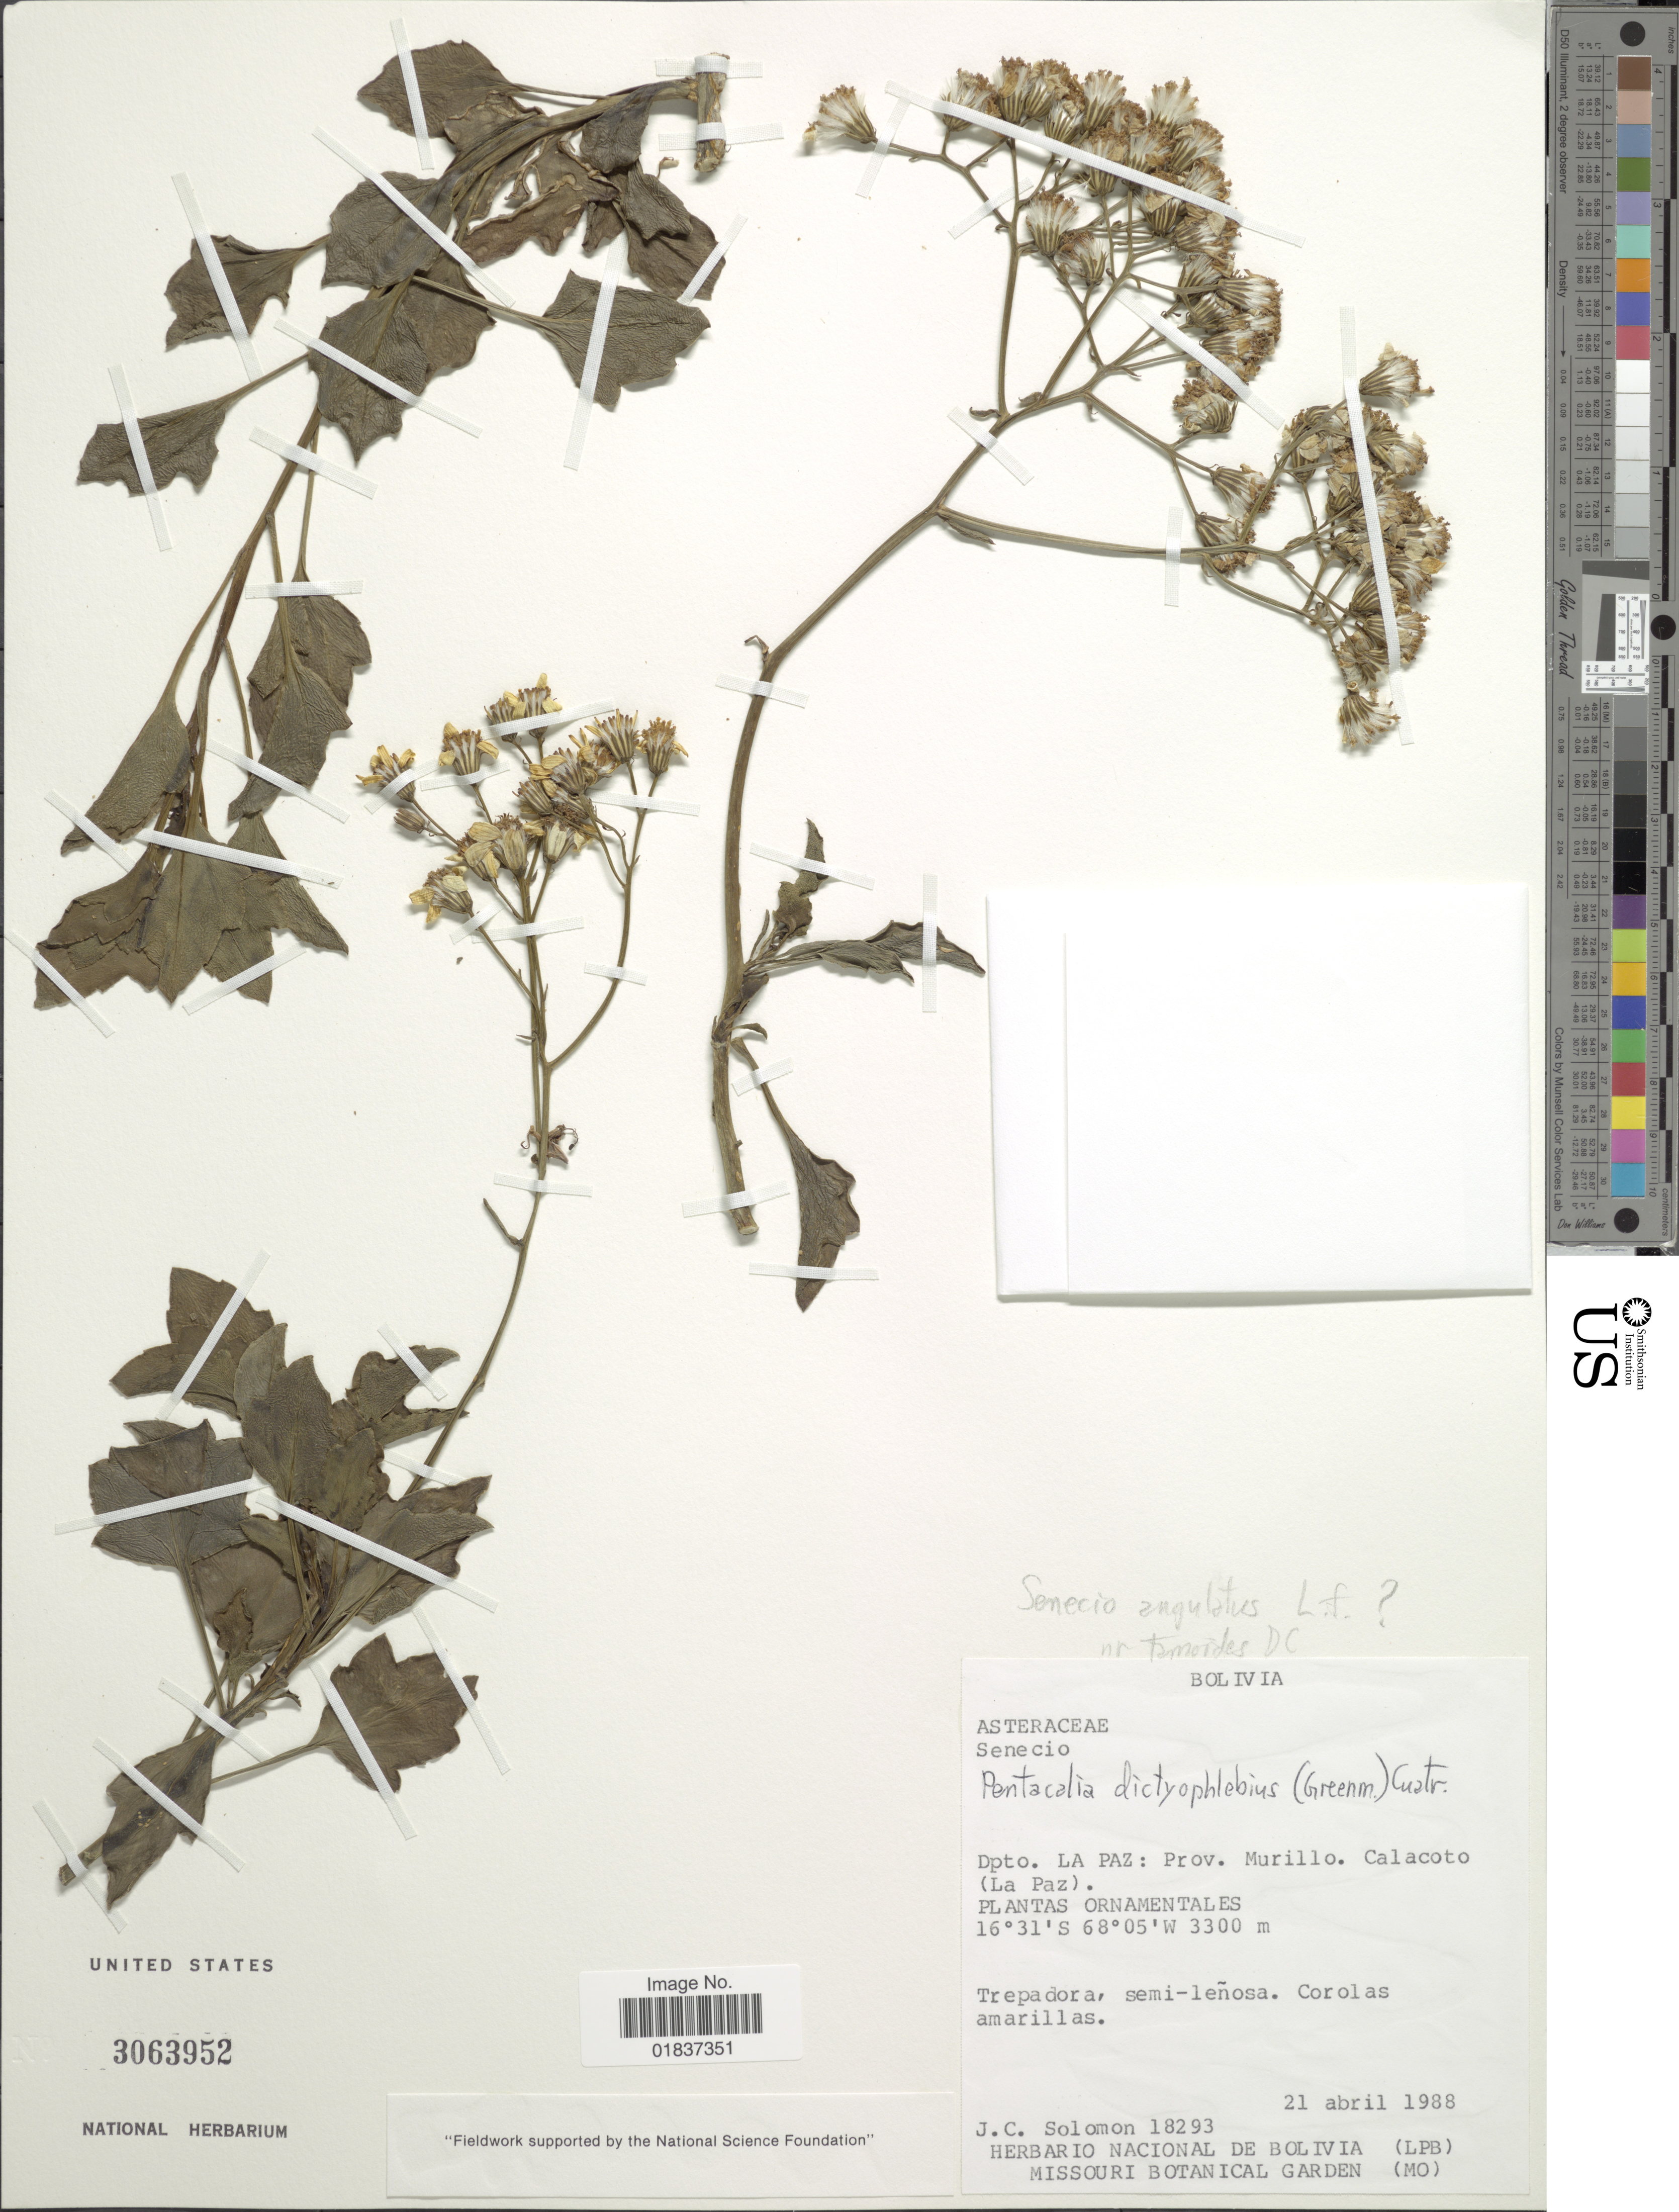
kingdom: Plantae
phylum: Tracheophyta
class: Magnoliopsida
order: Asterales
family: Asteraceae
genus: Senecio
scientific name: Senecio angulatus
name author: L. f.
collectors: J. C. Solomon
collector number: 18293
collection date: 1988-04-21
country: Bolivia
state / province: La Paz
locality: Dpto. La Paz: Prov. Murillo. Calacoto ( La Paz)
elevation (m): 3300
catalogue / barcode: US 3063952